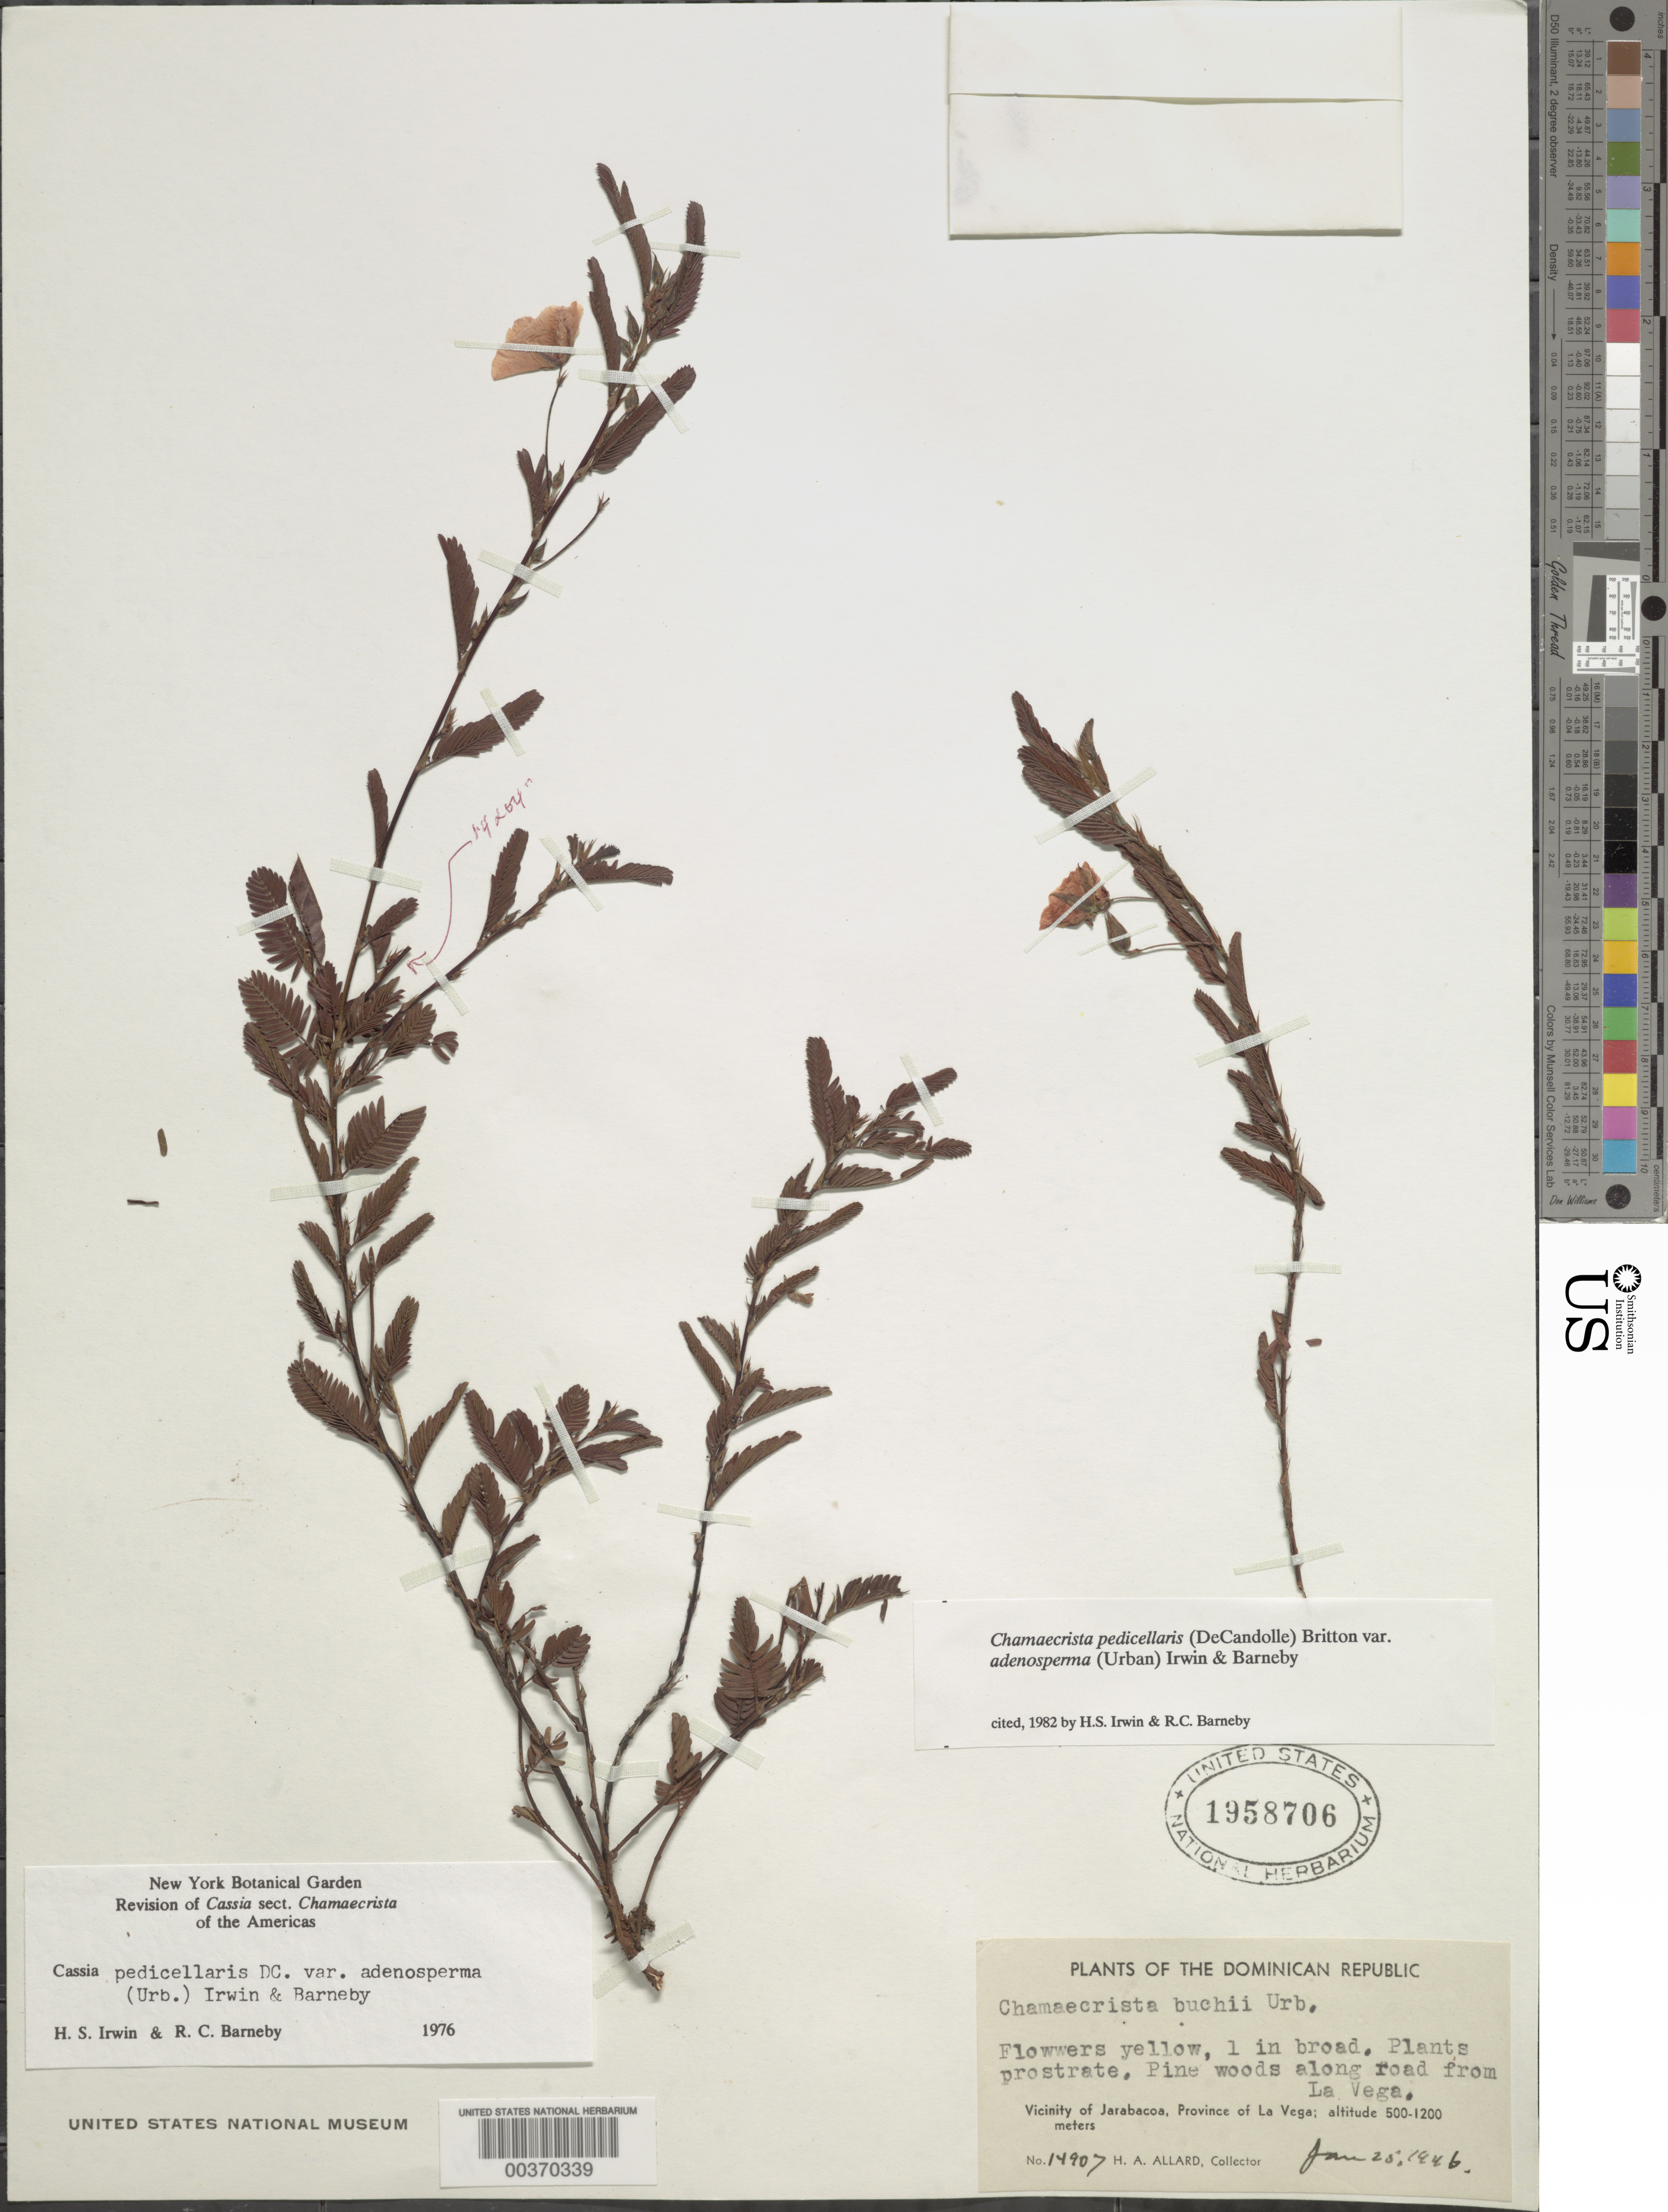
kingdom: Plantae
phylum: Tracheophyta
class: Magnoliopsida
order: Fabales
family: Fabaceae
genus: Chamaecrista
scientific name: Chamaecrista pedicellaris var. adenosperma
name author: (Urb.) H.S. Irwin & Barneby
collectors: H. A. Allard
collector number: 14907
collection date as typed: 25 Jan 1946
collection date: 1946-01-25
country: Dominican Republic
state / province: La Vega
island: Hispaniola Island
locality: Along road from la vega; vicinity of jarabacoa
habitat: Pine woods along road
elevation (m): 500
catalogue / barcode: US 1958706